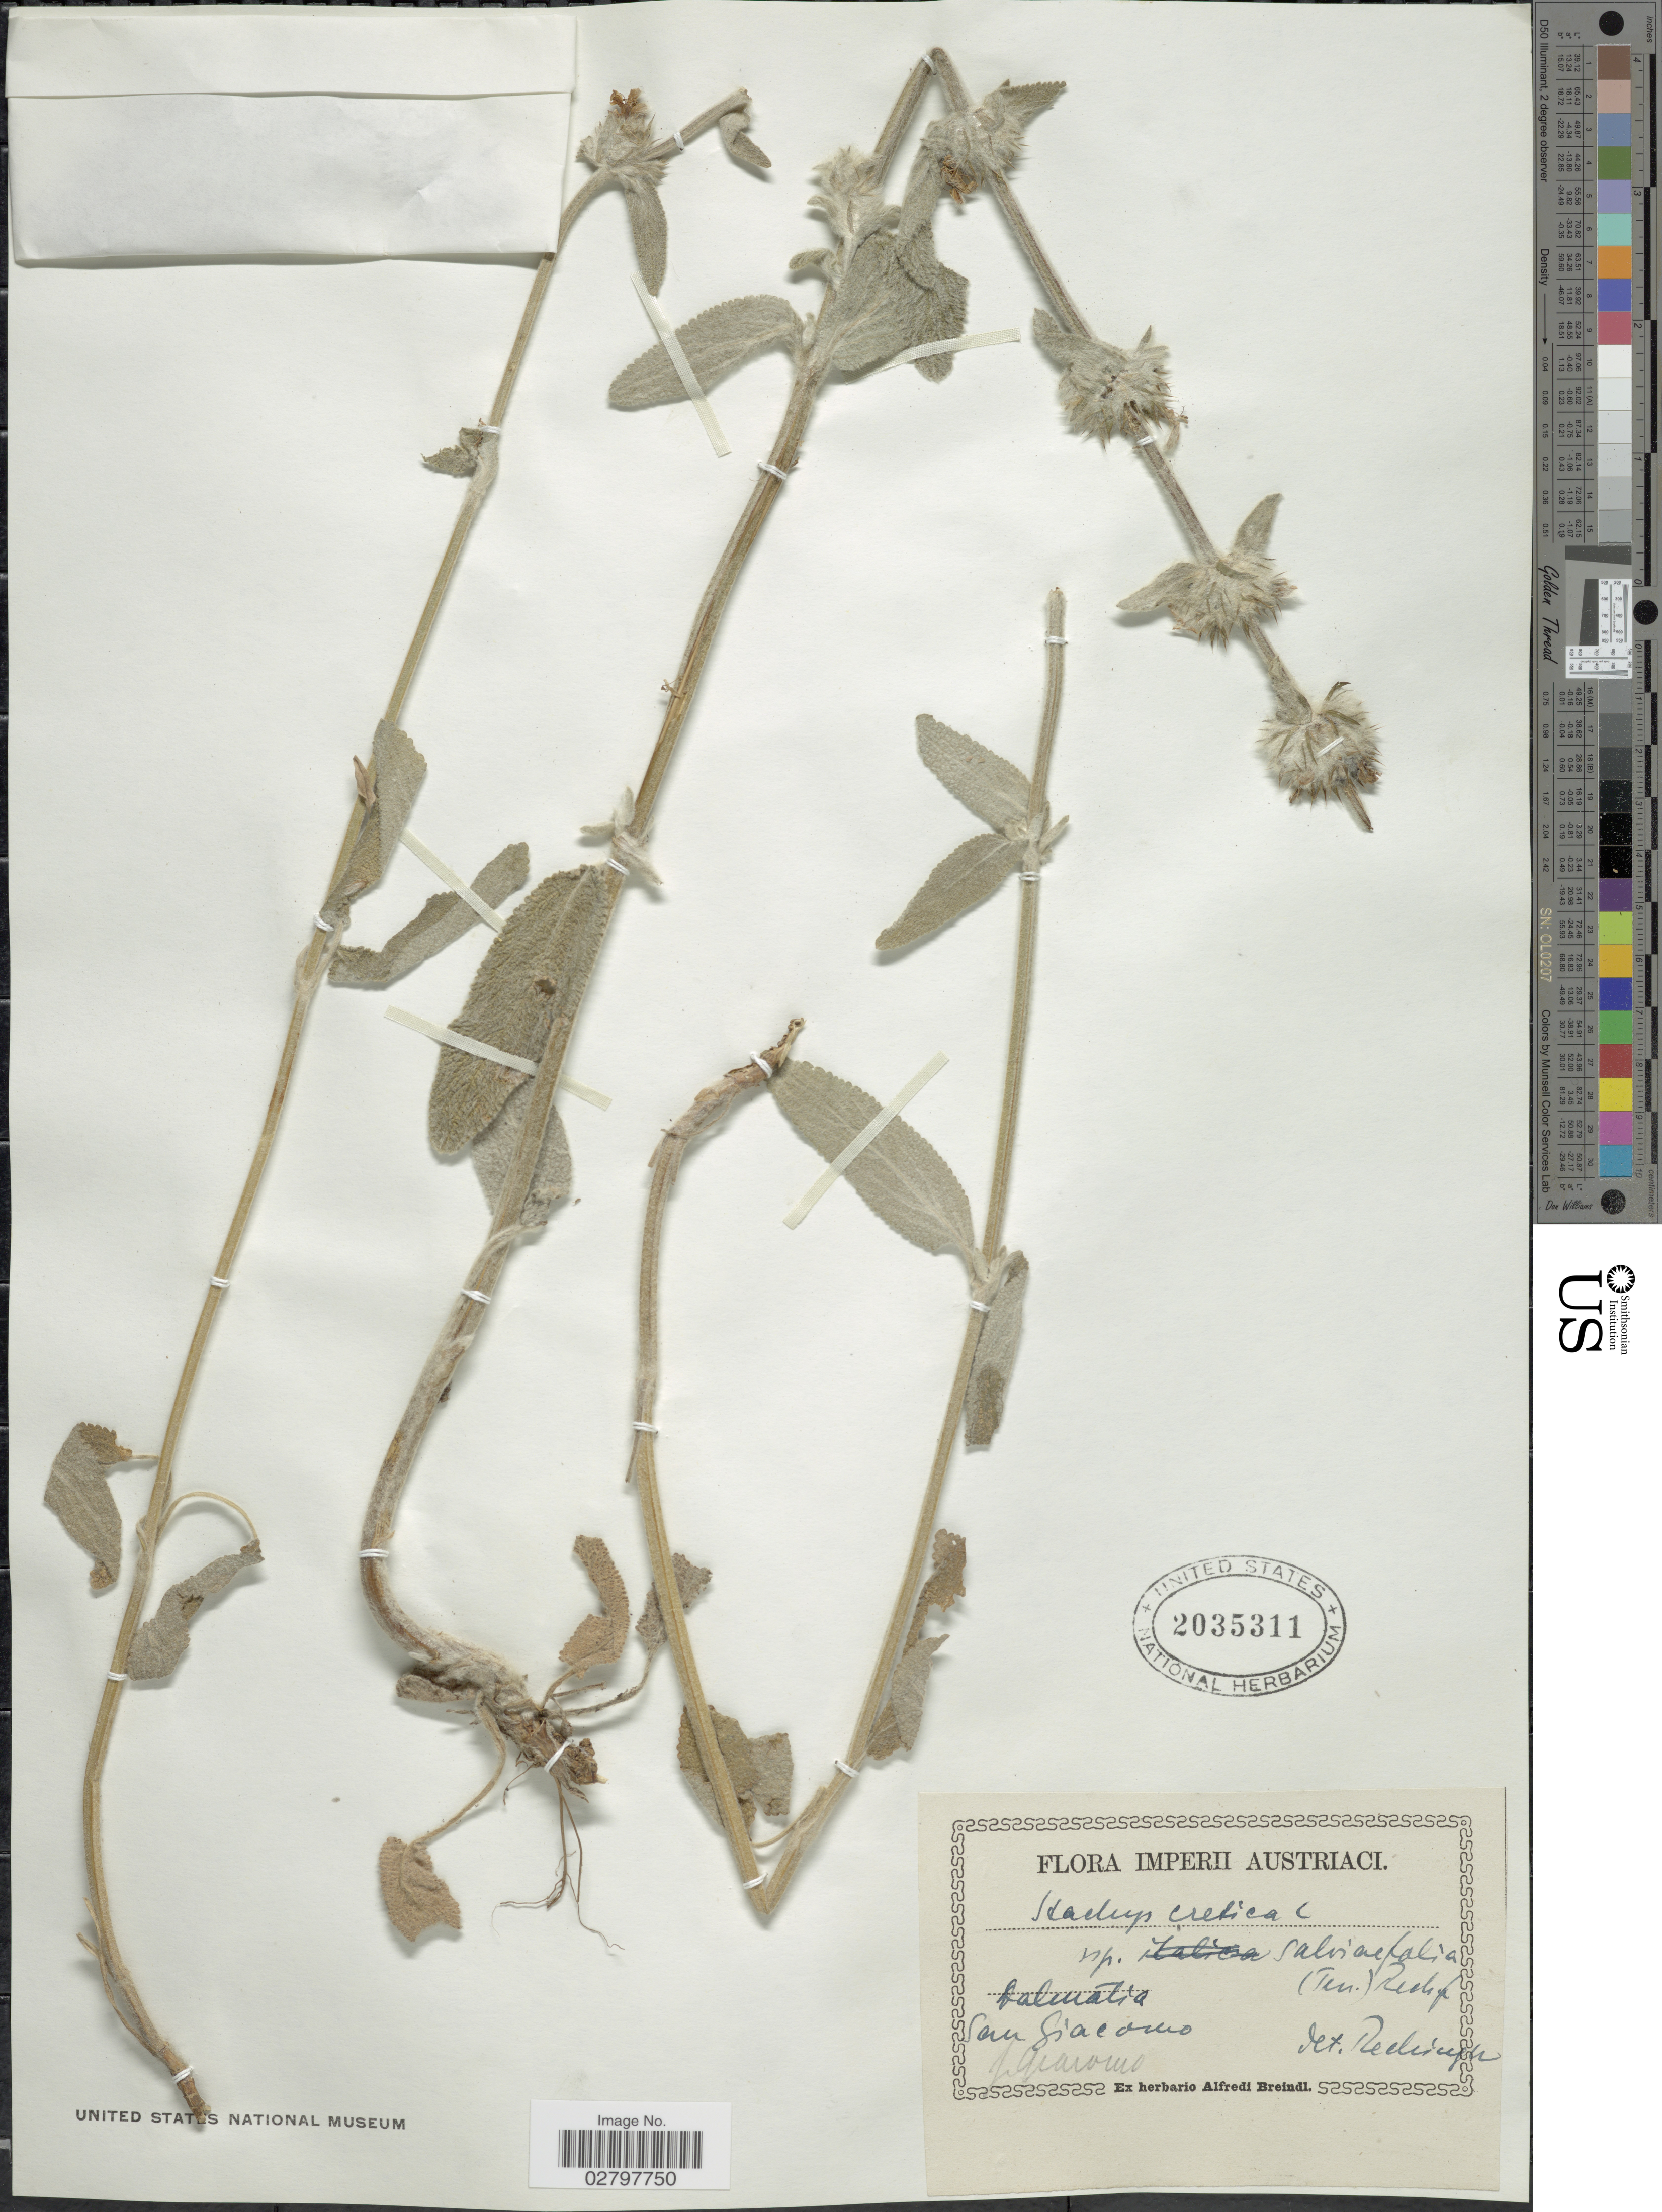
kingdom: Plantae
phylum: Tracheophyta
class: Magnoliopsida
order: Lamiales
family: Lamiaceae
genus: Stachys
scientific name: Stachys cretica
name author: L.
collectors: Jiqaromo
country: Croatia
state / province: Split-Dalmatia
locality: Dalmatia, San Giaedomo [interpreted]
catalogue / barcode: US 2035311